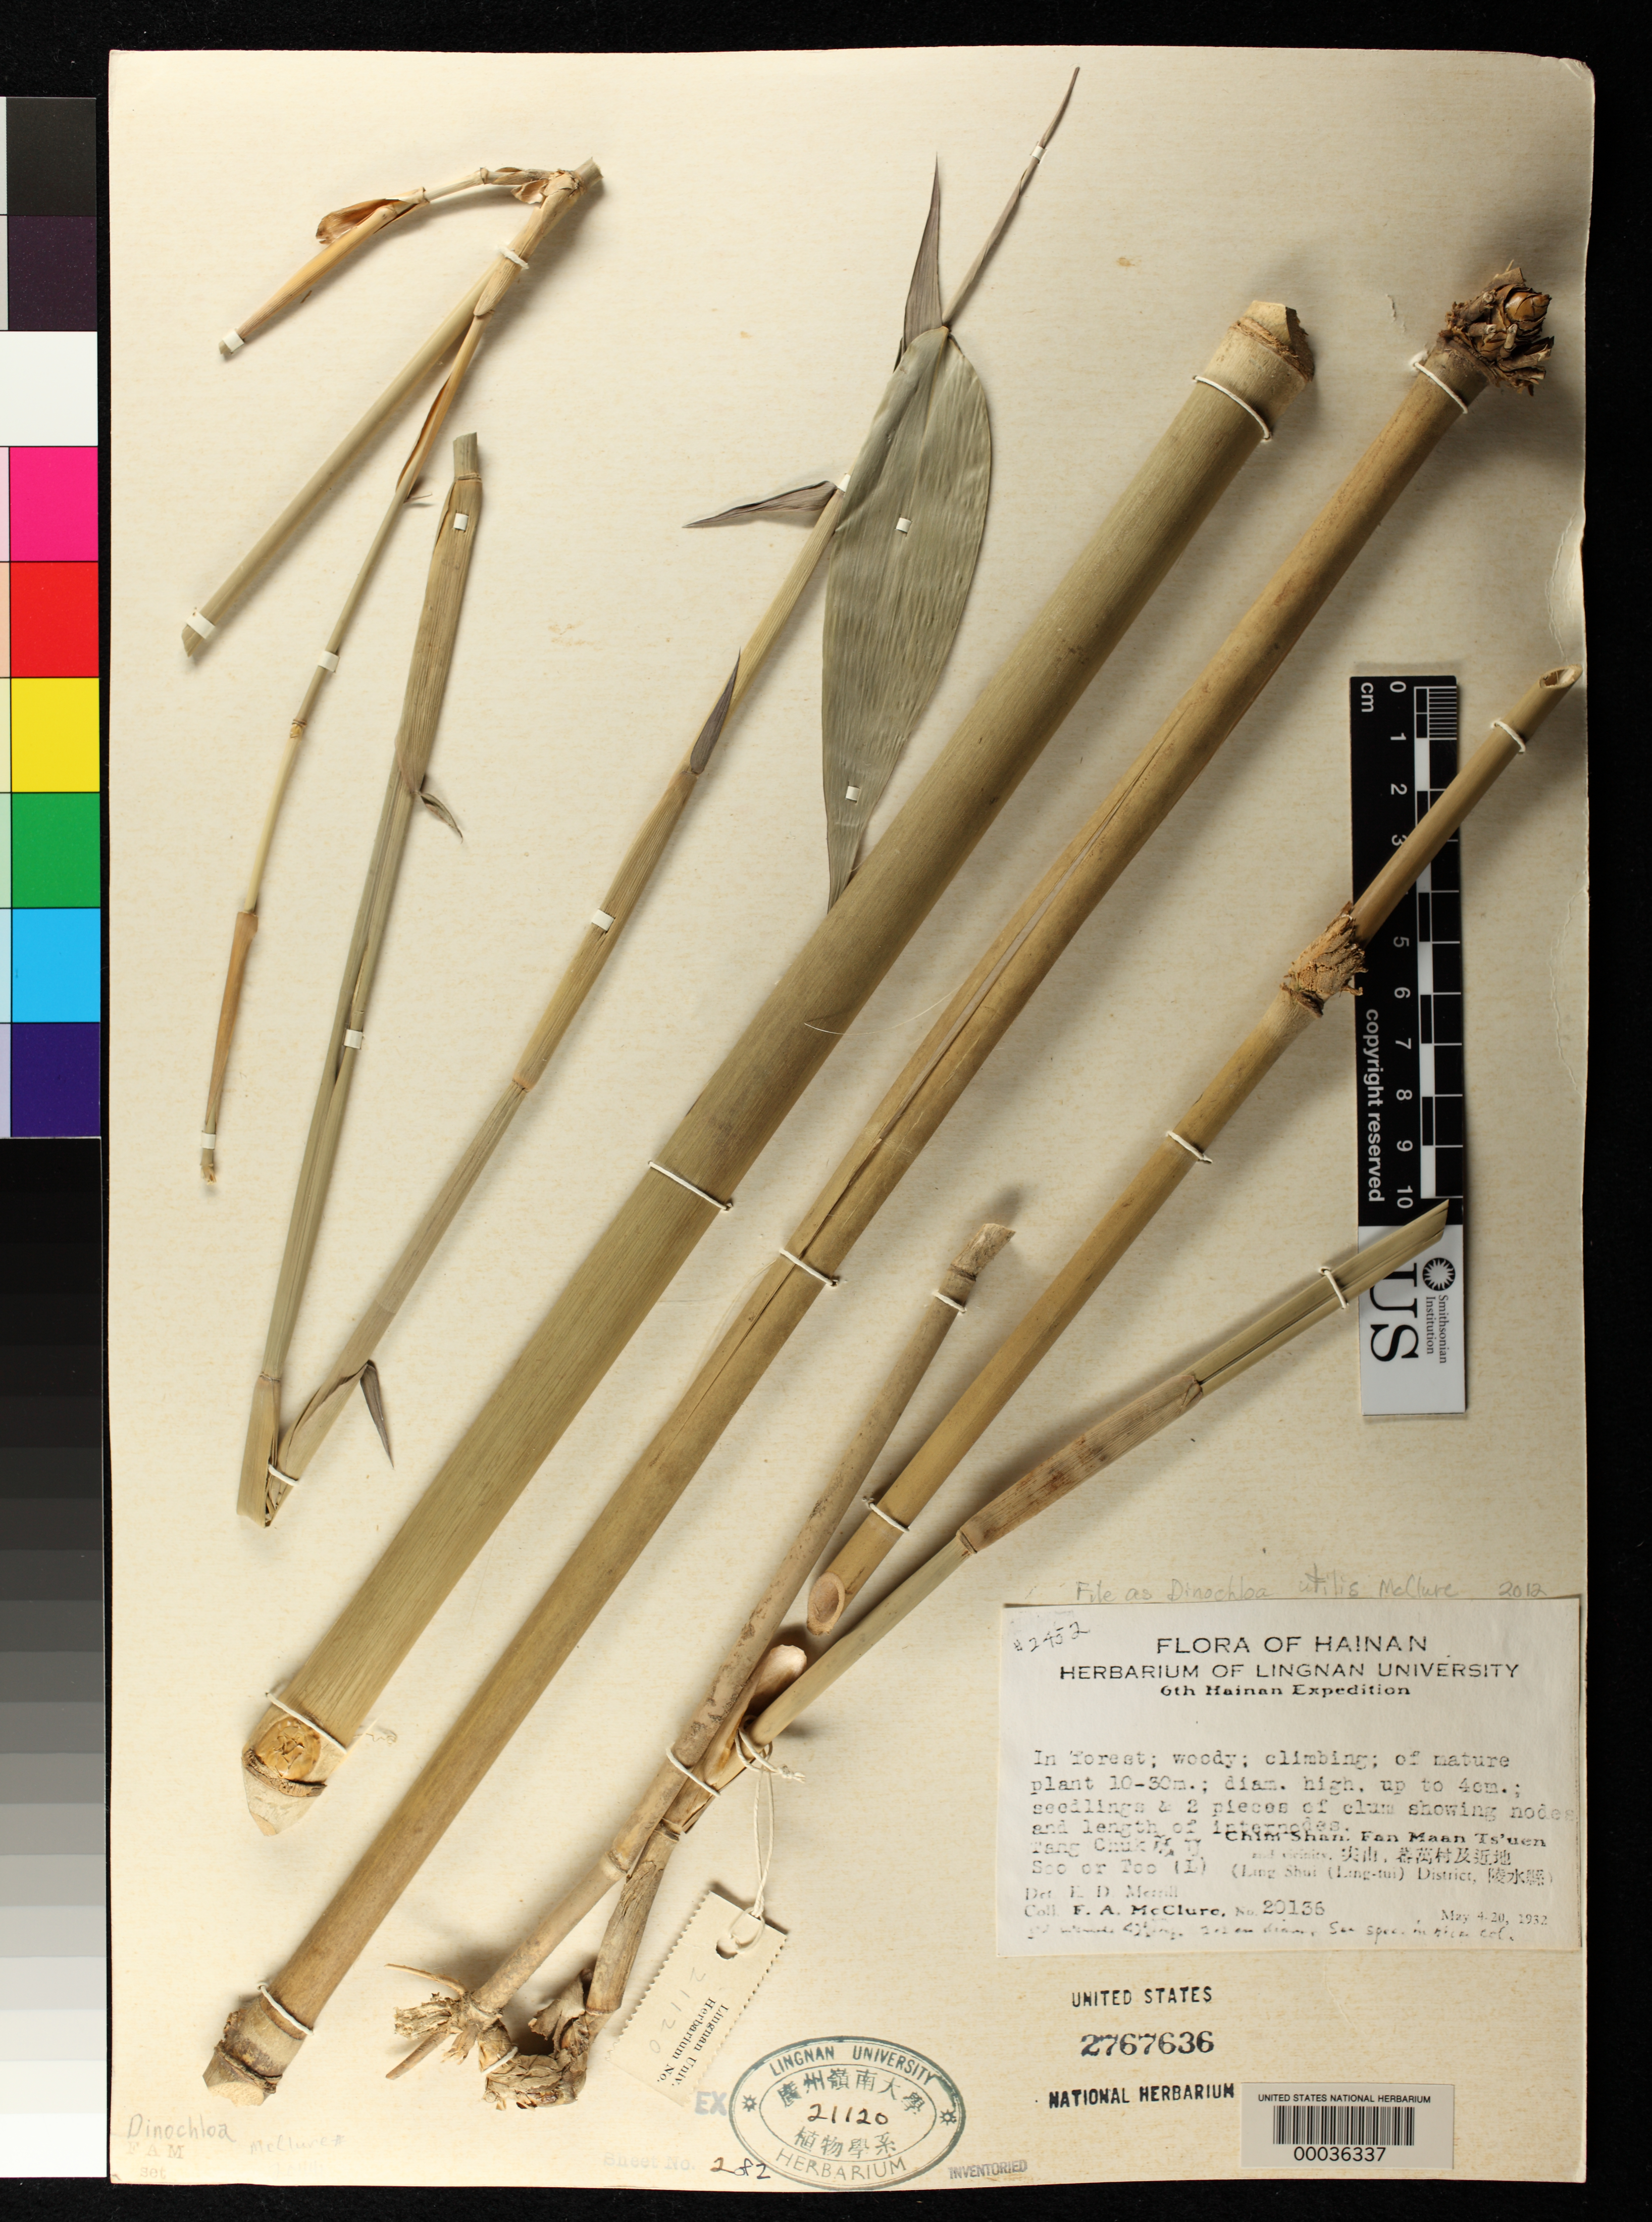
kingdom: Plantae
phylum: Tracheophyta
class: Liliopsida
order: Poales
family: Poaceae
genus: Dinochloa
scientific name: Dinochloa utilis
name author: McClure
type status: Isotype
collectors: F. A. McClure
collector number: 20136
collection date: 1932-05-04/1932-05-20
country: China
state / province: Hainan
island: Hainan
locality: Ling Shui Dist., Chim Shan, Fan Masn Ts'uen and vicinity.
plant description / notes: Specimen ex Lingnan University Herbarium (# 21120), B.G. 2452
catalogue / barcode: US 2767636